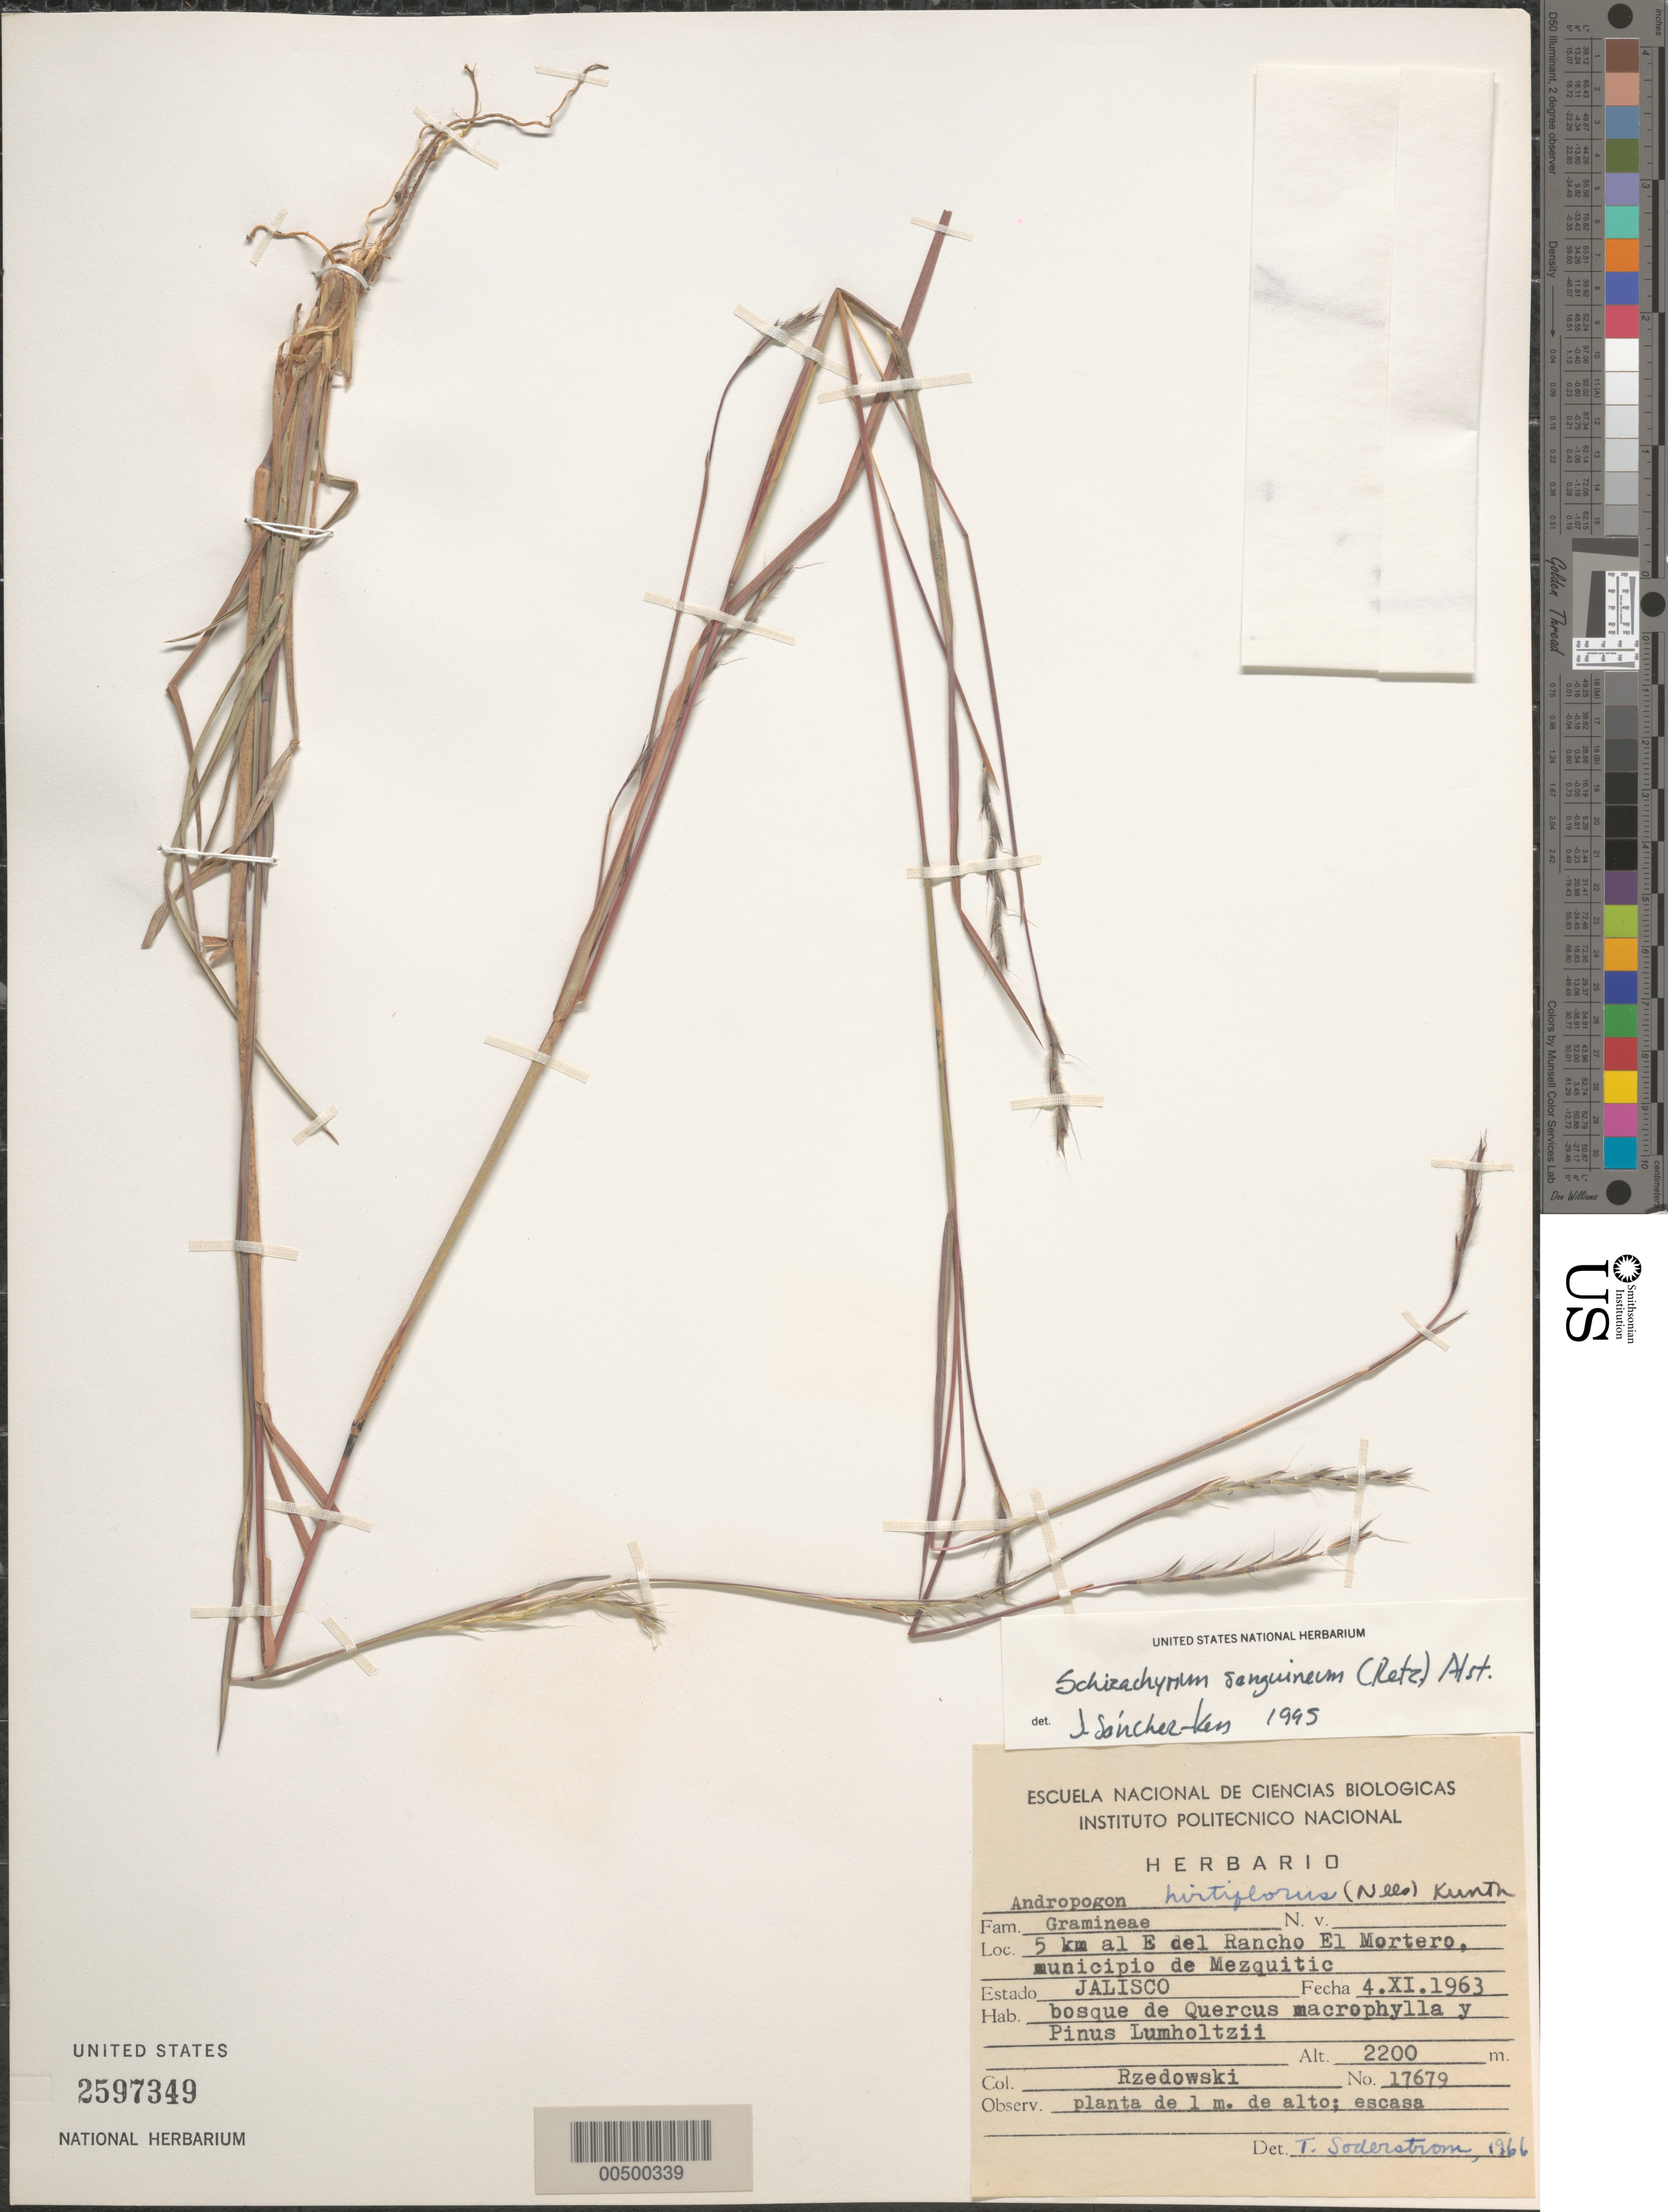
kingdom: Plantae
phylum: Tracheophyta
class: Liliopsida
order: Poales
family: Poaceae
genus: Schizachyrium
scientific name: Schizachyrium sanguineum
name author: (Retz.) Alston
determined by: Sánchez-Ken, J. G.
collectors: J. Rzedowski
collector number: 17679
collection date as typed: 4 Nov 1963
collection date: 1963-11-04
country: Mexico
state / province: Jalisco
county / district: Mezquitic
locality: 5 km E of Rancho El Mortero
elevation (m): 2200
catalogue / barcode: US 2597349